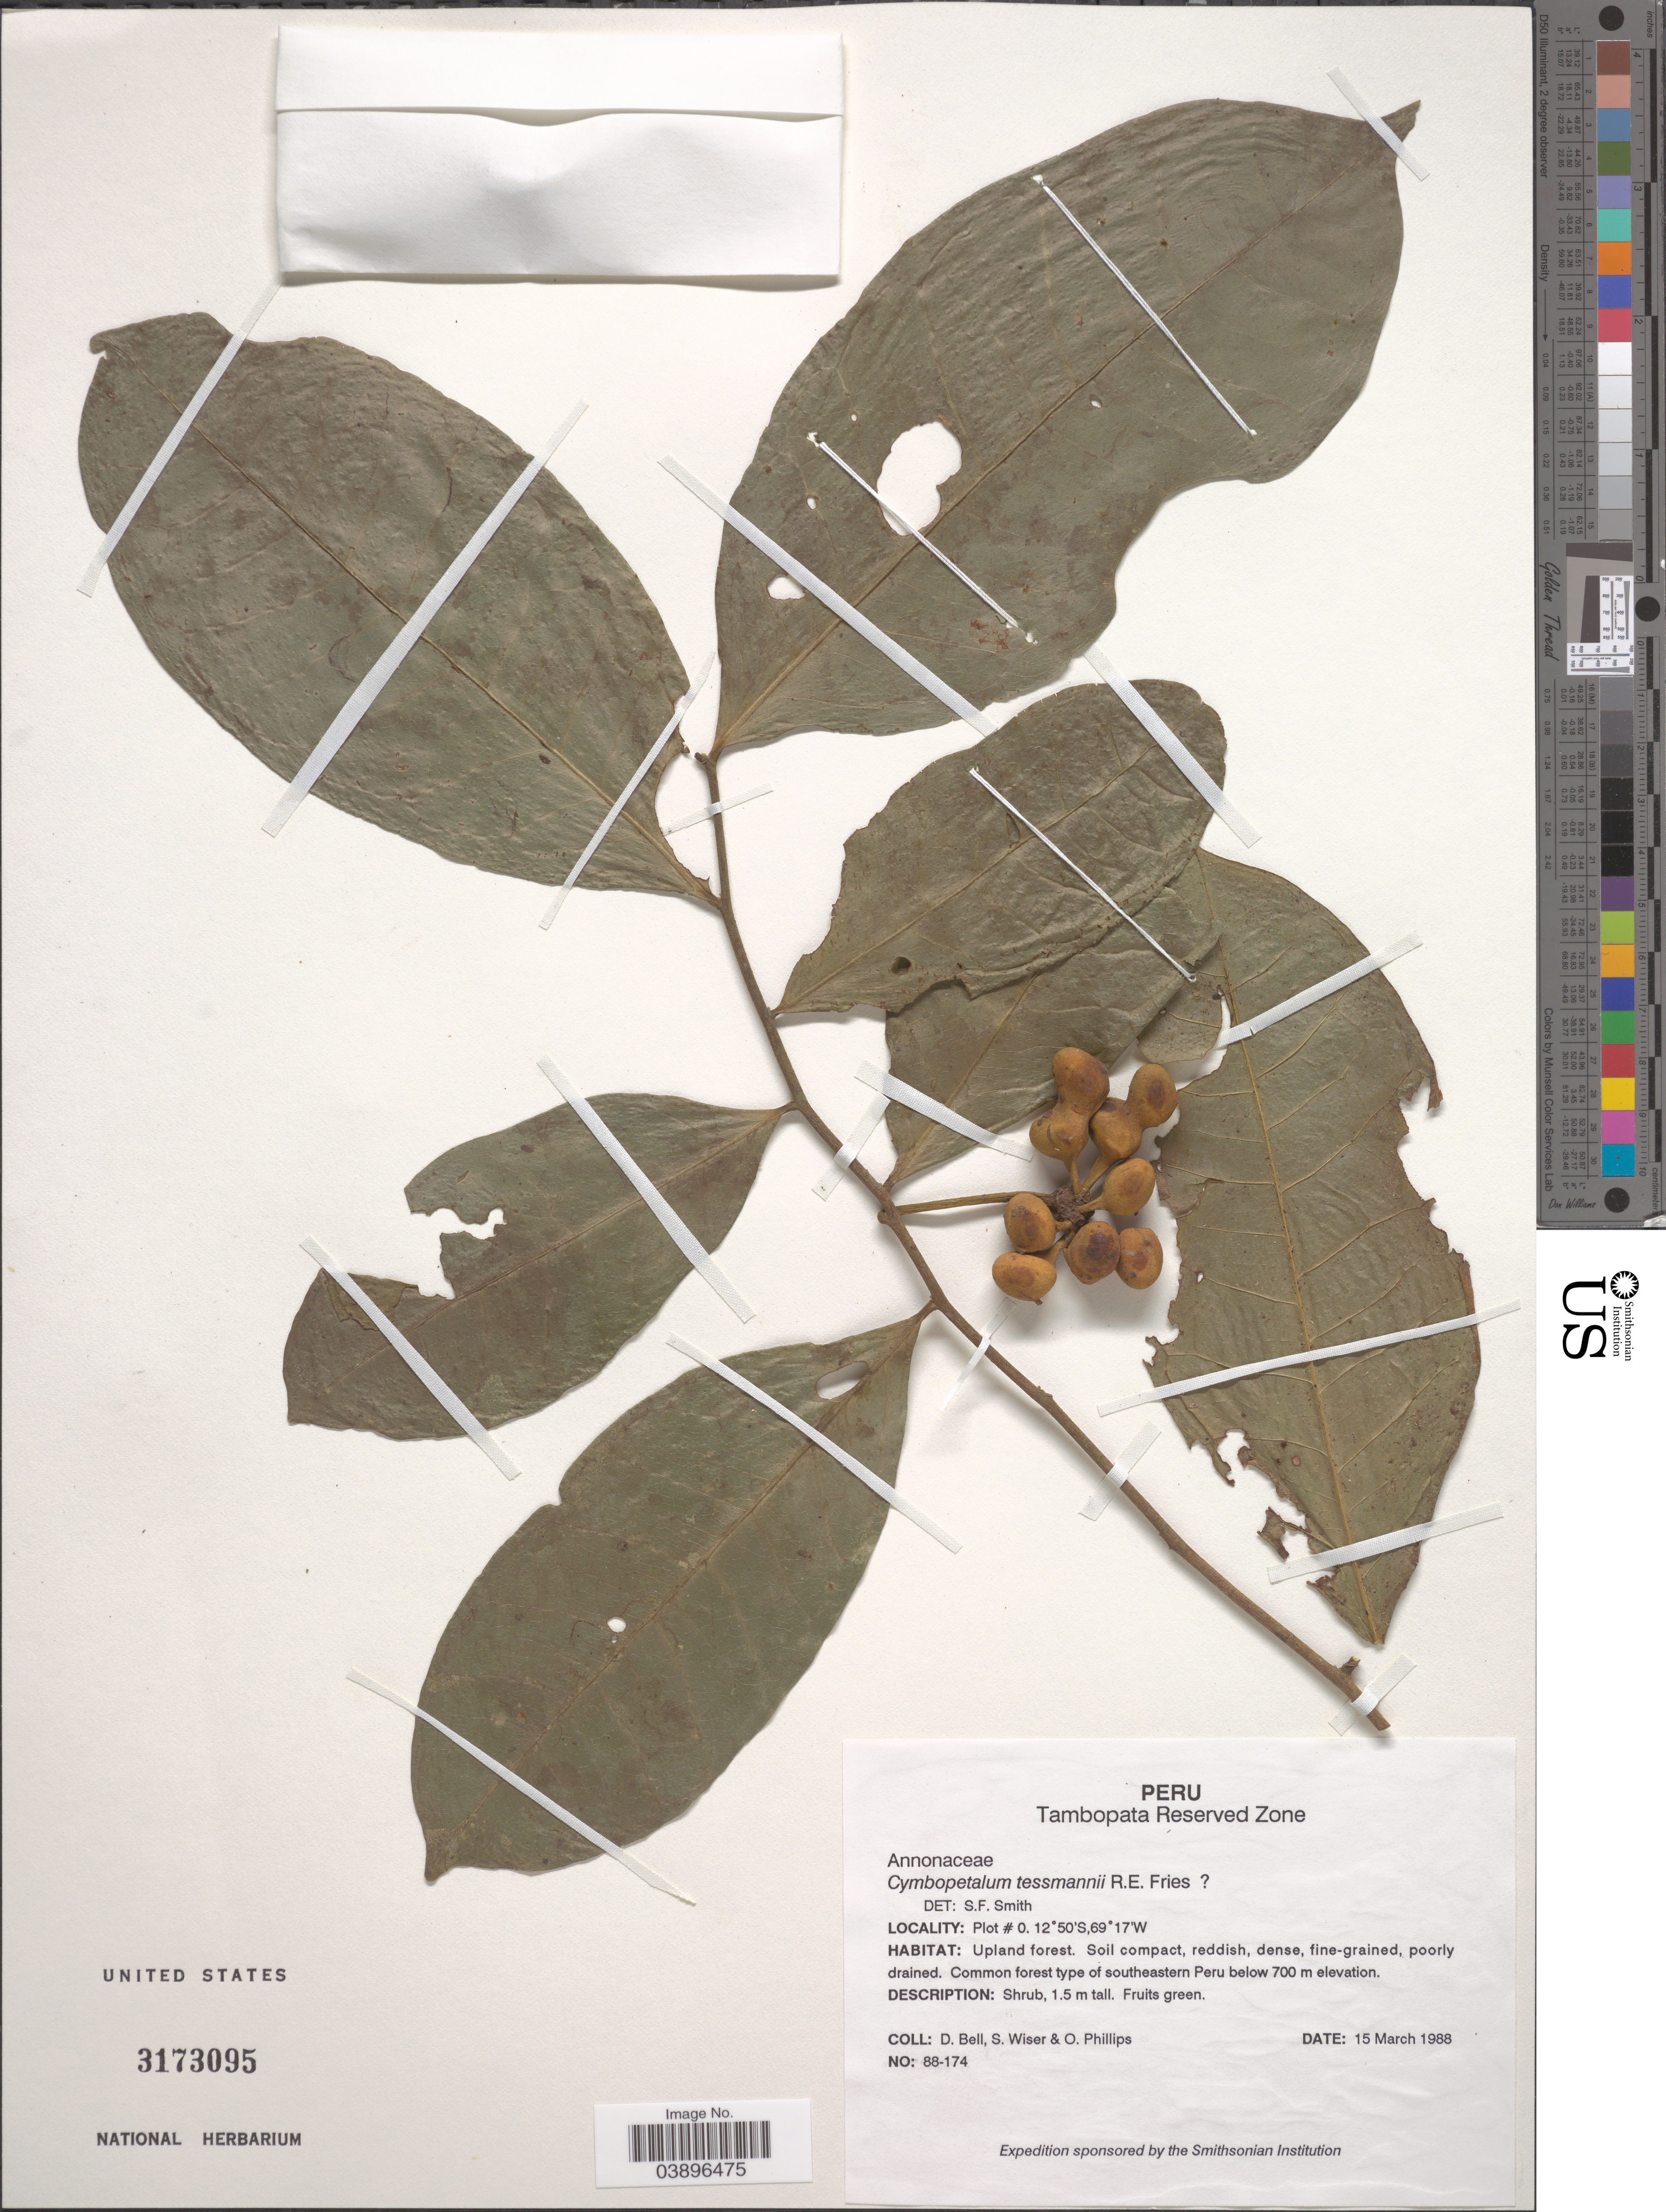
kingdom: Plantae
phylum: Tracheophyta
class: Magnoliopsida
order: Magnoliales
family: Annonaceae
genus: Cymbopetalum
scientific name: Cymbopetalum tessmannii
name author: R.E. Fr.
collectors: D. A. Bell, S. Wiser & O. Phillips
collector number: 88-174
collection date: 1988-03-15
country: Peru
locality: Tambopata Reserved Zone. Plot #0. Southeastern Peru.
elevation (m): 700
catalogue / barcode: US 3173095